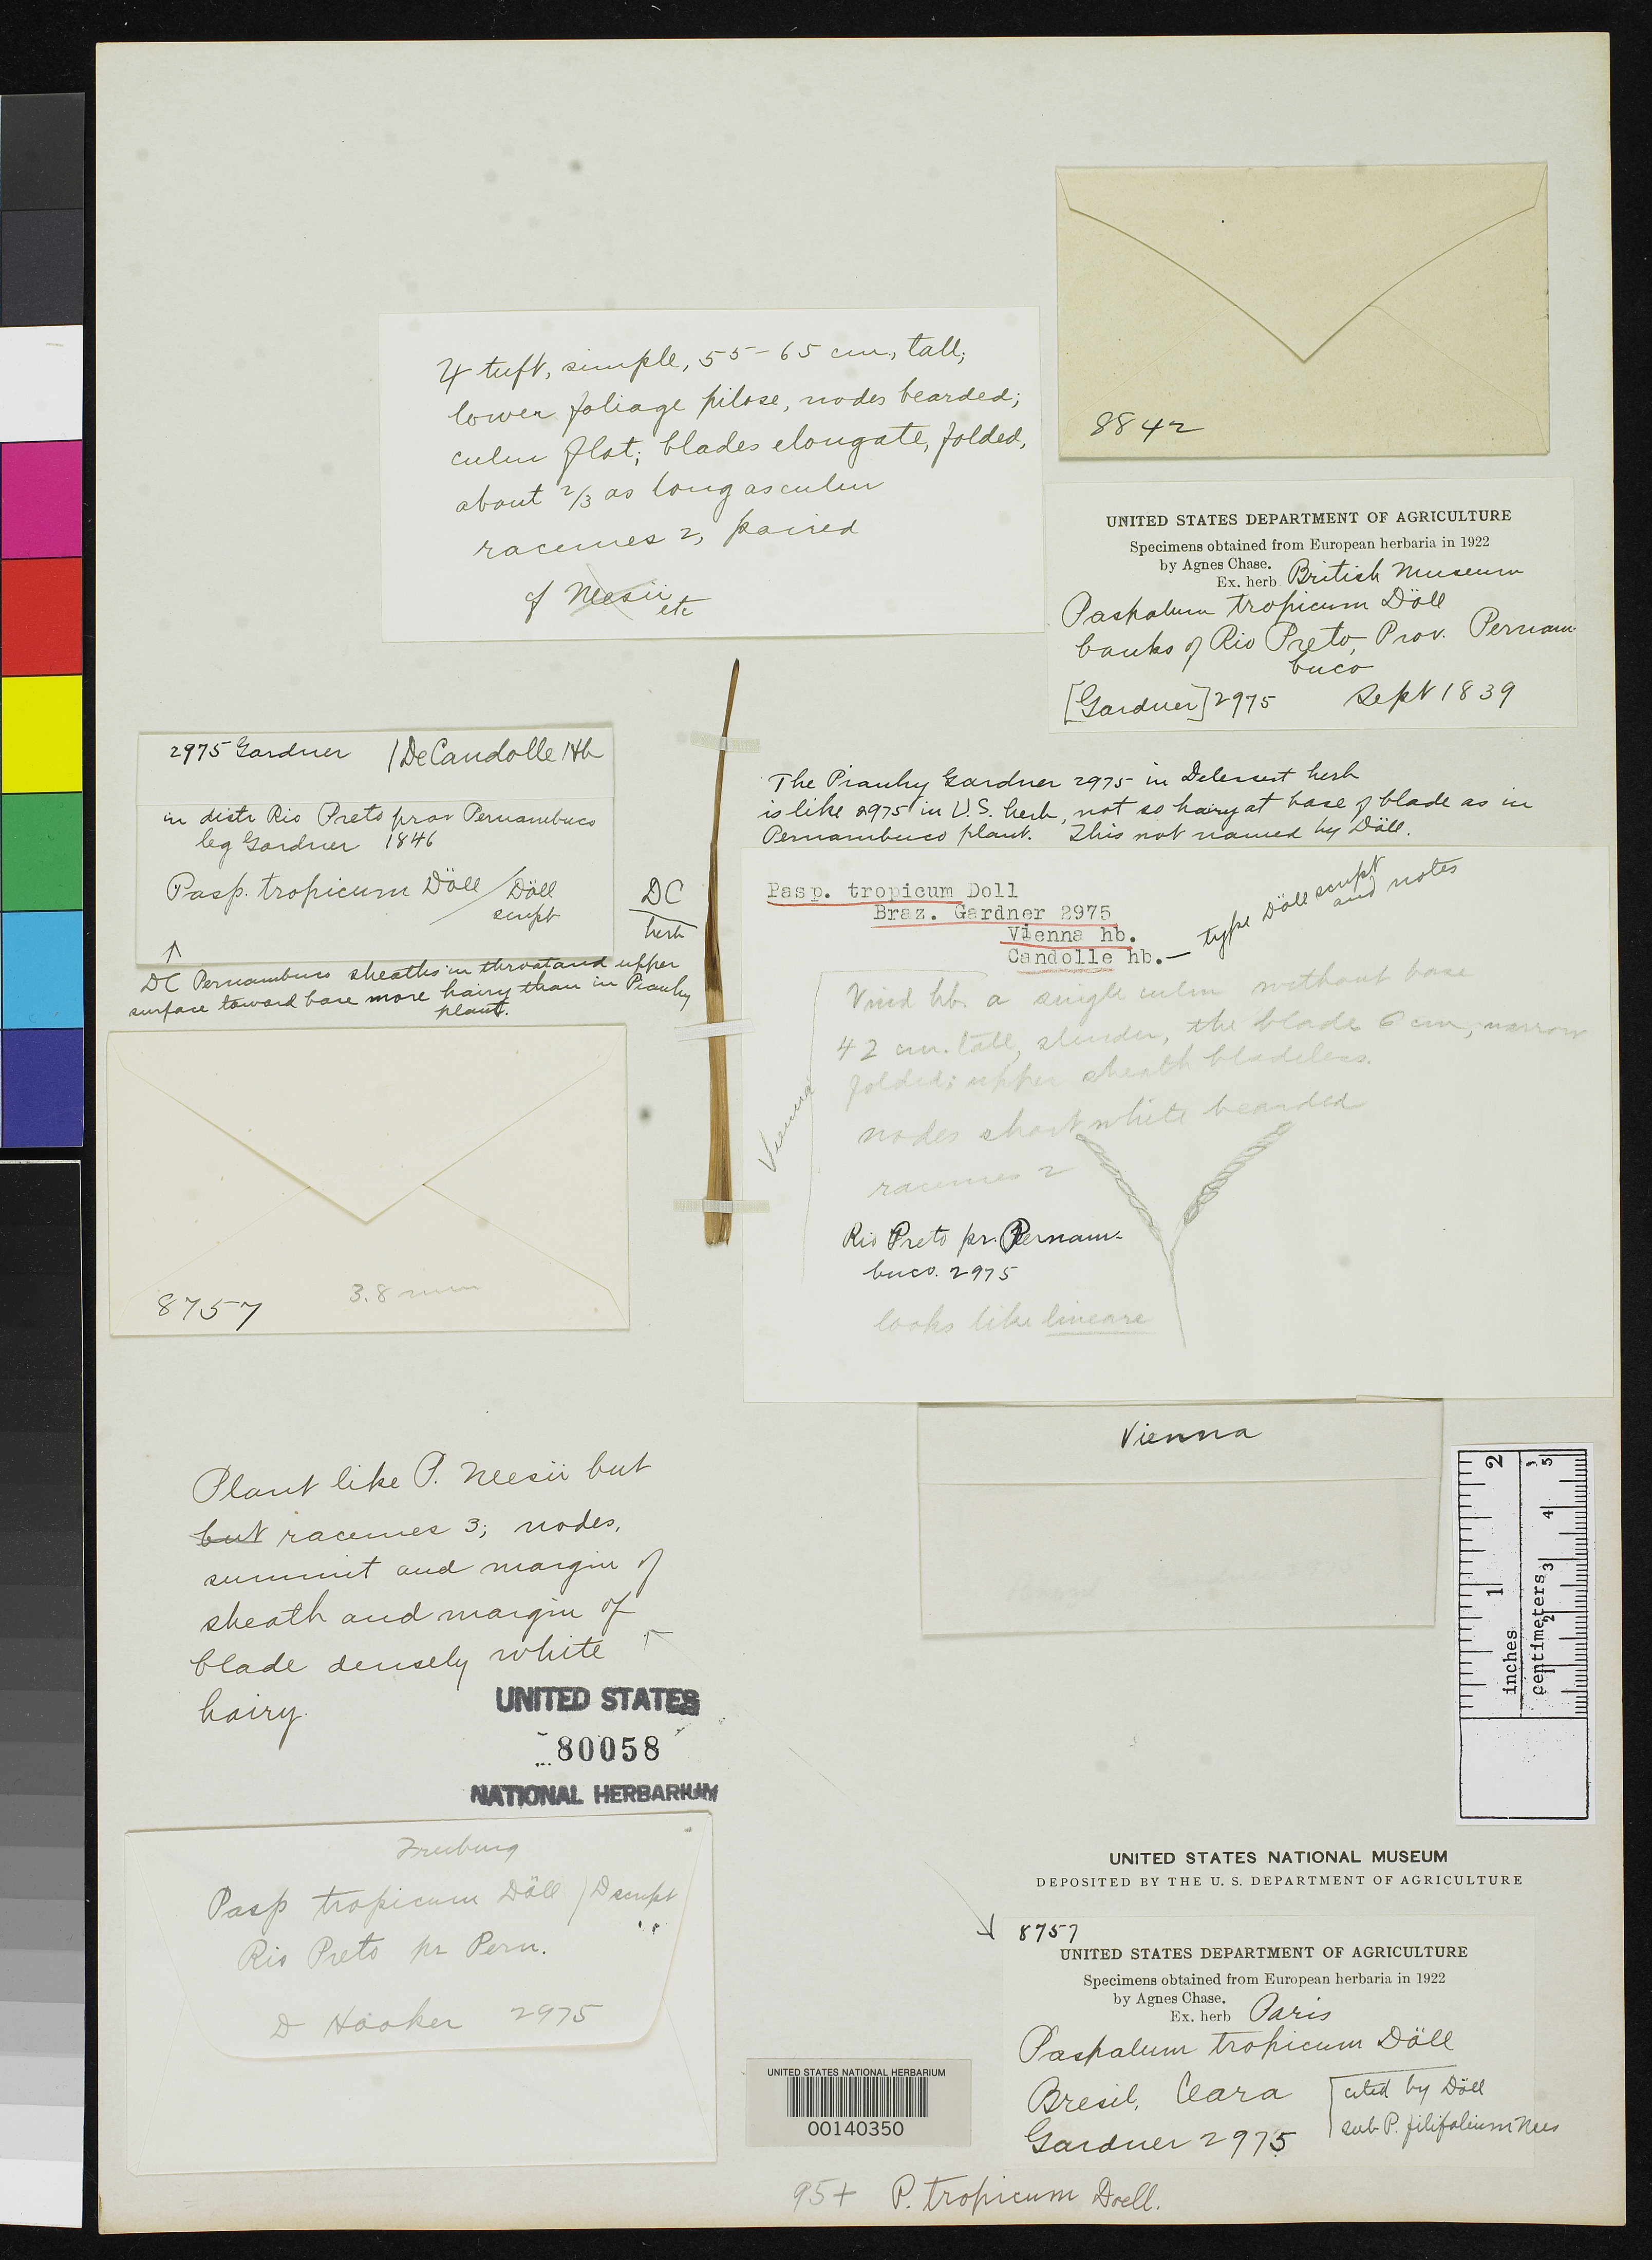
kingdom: Plantae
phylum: Tracheophyta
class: Liliopsida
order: Poales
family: Poaceae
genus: Paspalum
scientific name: Paspalum tropicum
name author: Döll in Mart.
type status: Type Fragment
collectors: G. Gardner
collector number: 2975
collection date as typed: Sep 1839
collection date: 1839-09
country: Brazil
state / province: Piauí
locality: Rio Preto.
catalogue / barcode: US 80058